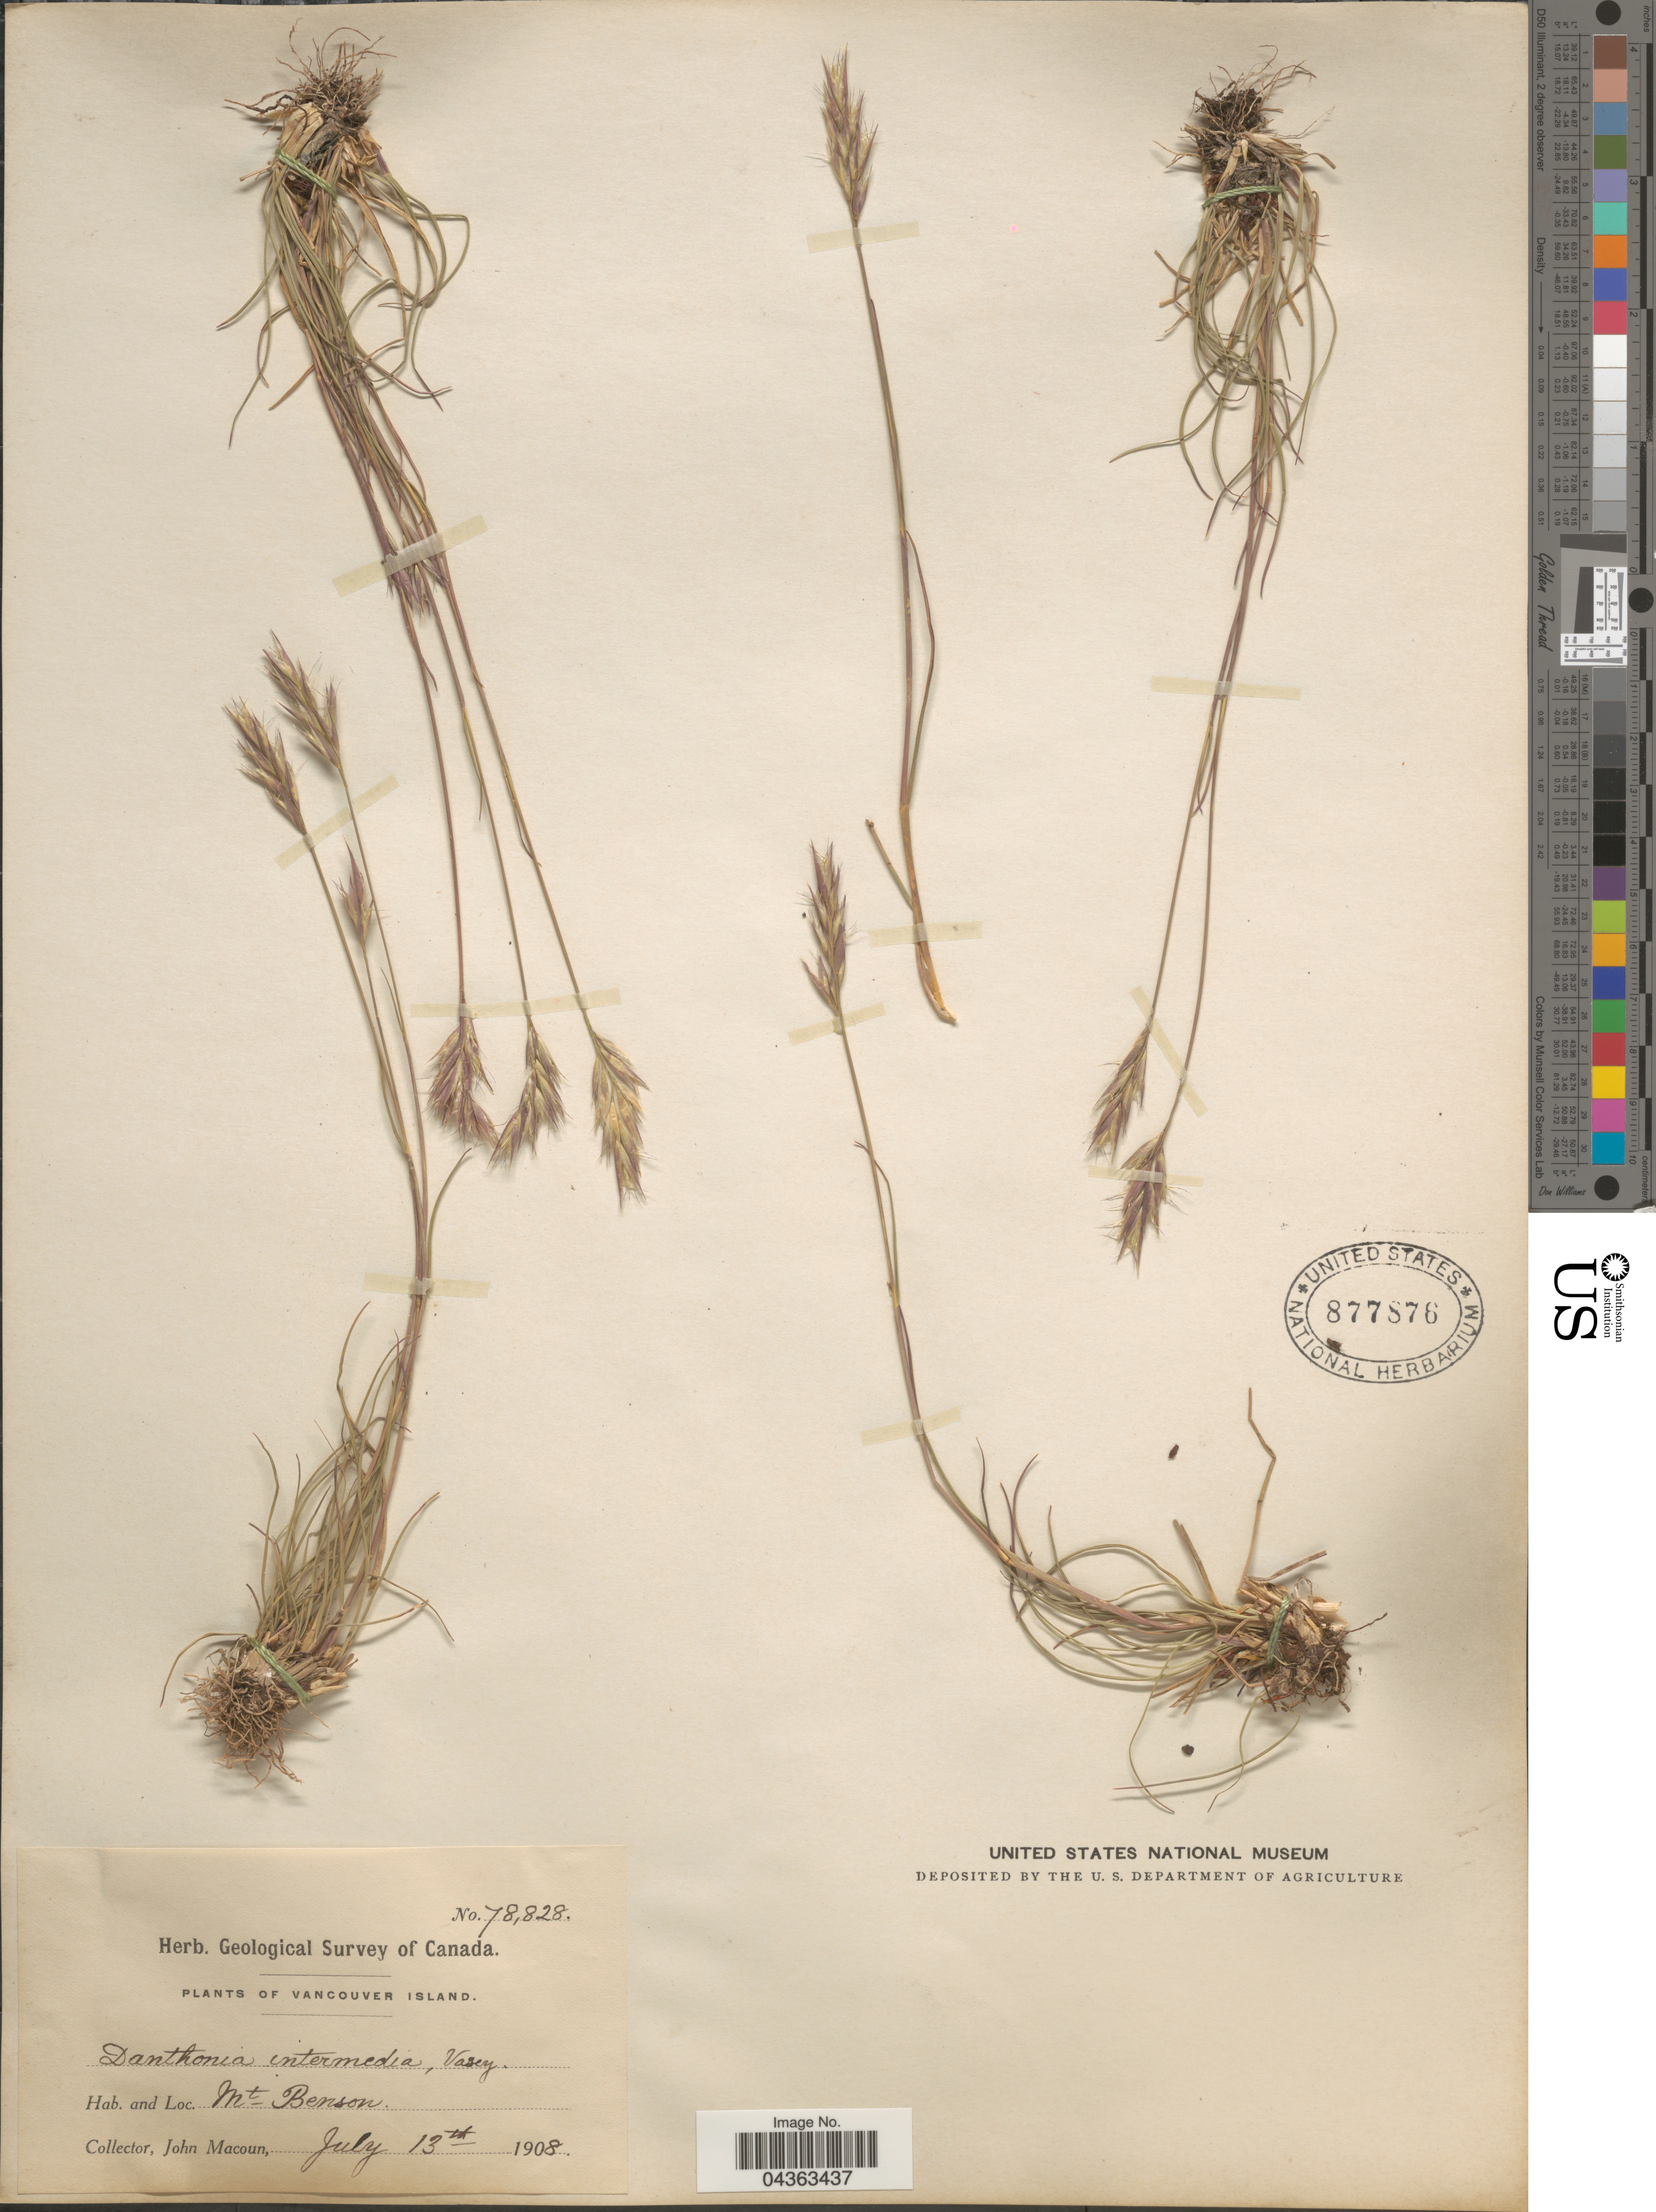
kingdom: Plantae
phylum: Tracheophyta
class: Liliopsida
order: Poales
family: Poaceae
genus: Danthonia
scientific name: Danthonia intermedia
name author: Vasey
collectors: J. Macoun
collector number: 78828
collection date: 1908-07-13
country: Canada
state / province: British Columbia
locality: Geological Survey of Canada. Vancouver Island. Mt. Benson.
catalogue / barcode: US 877876